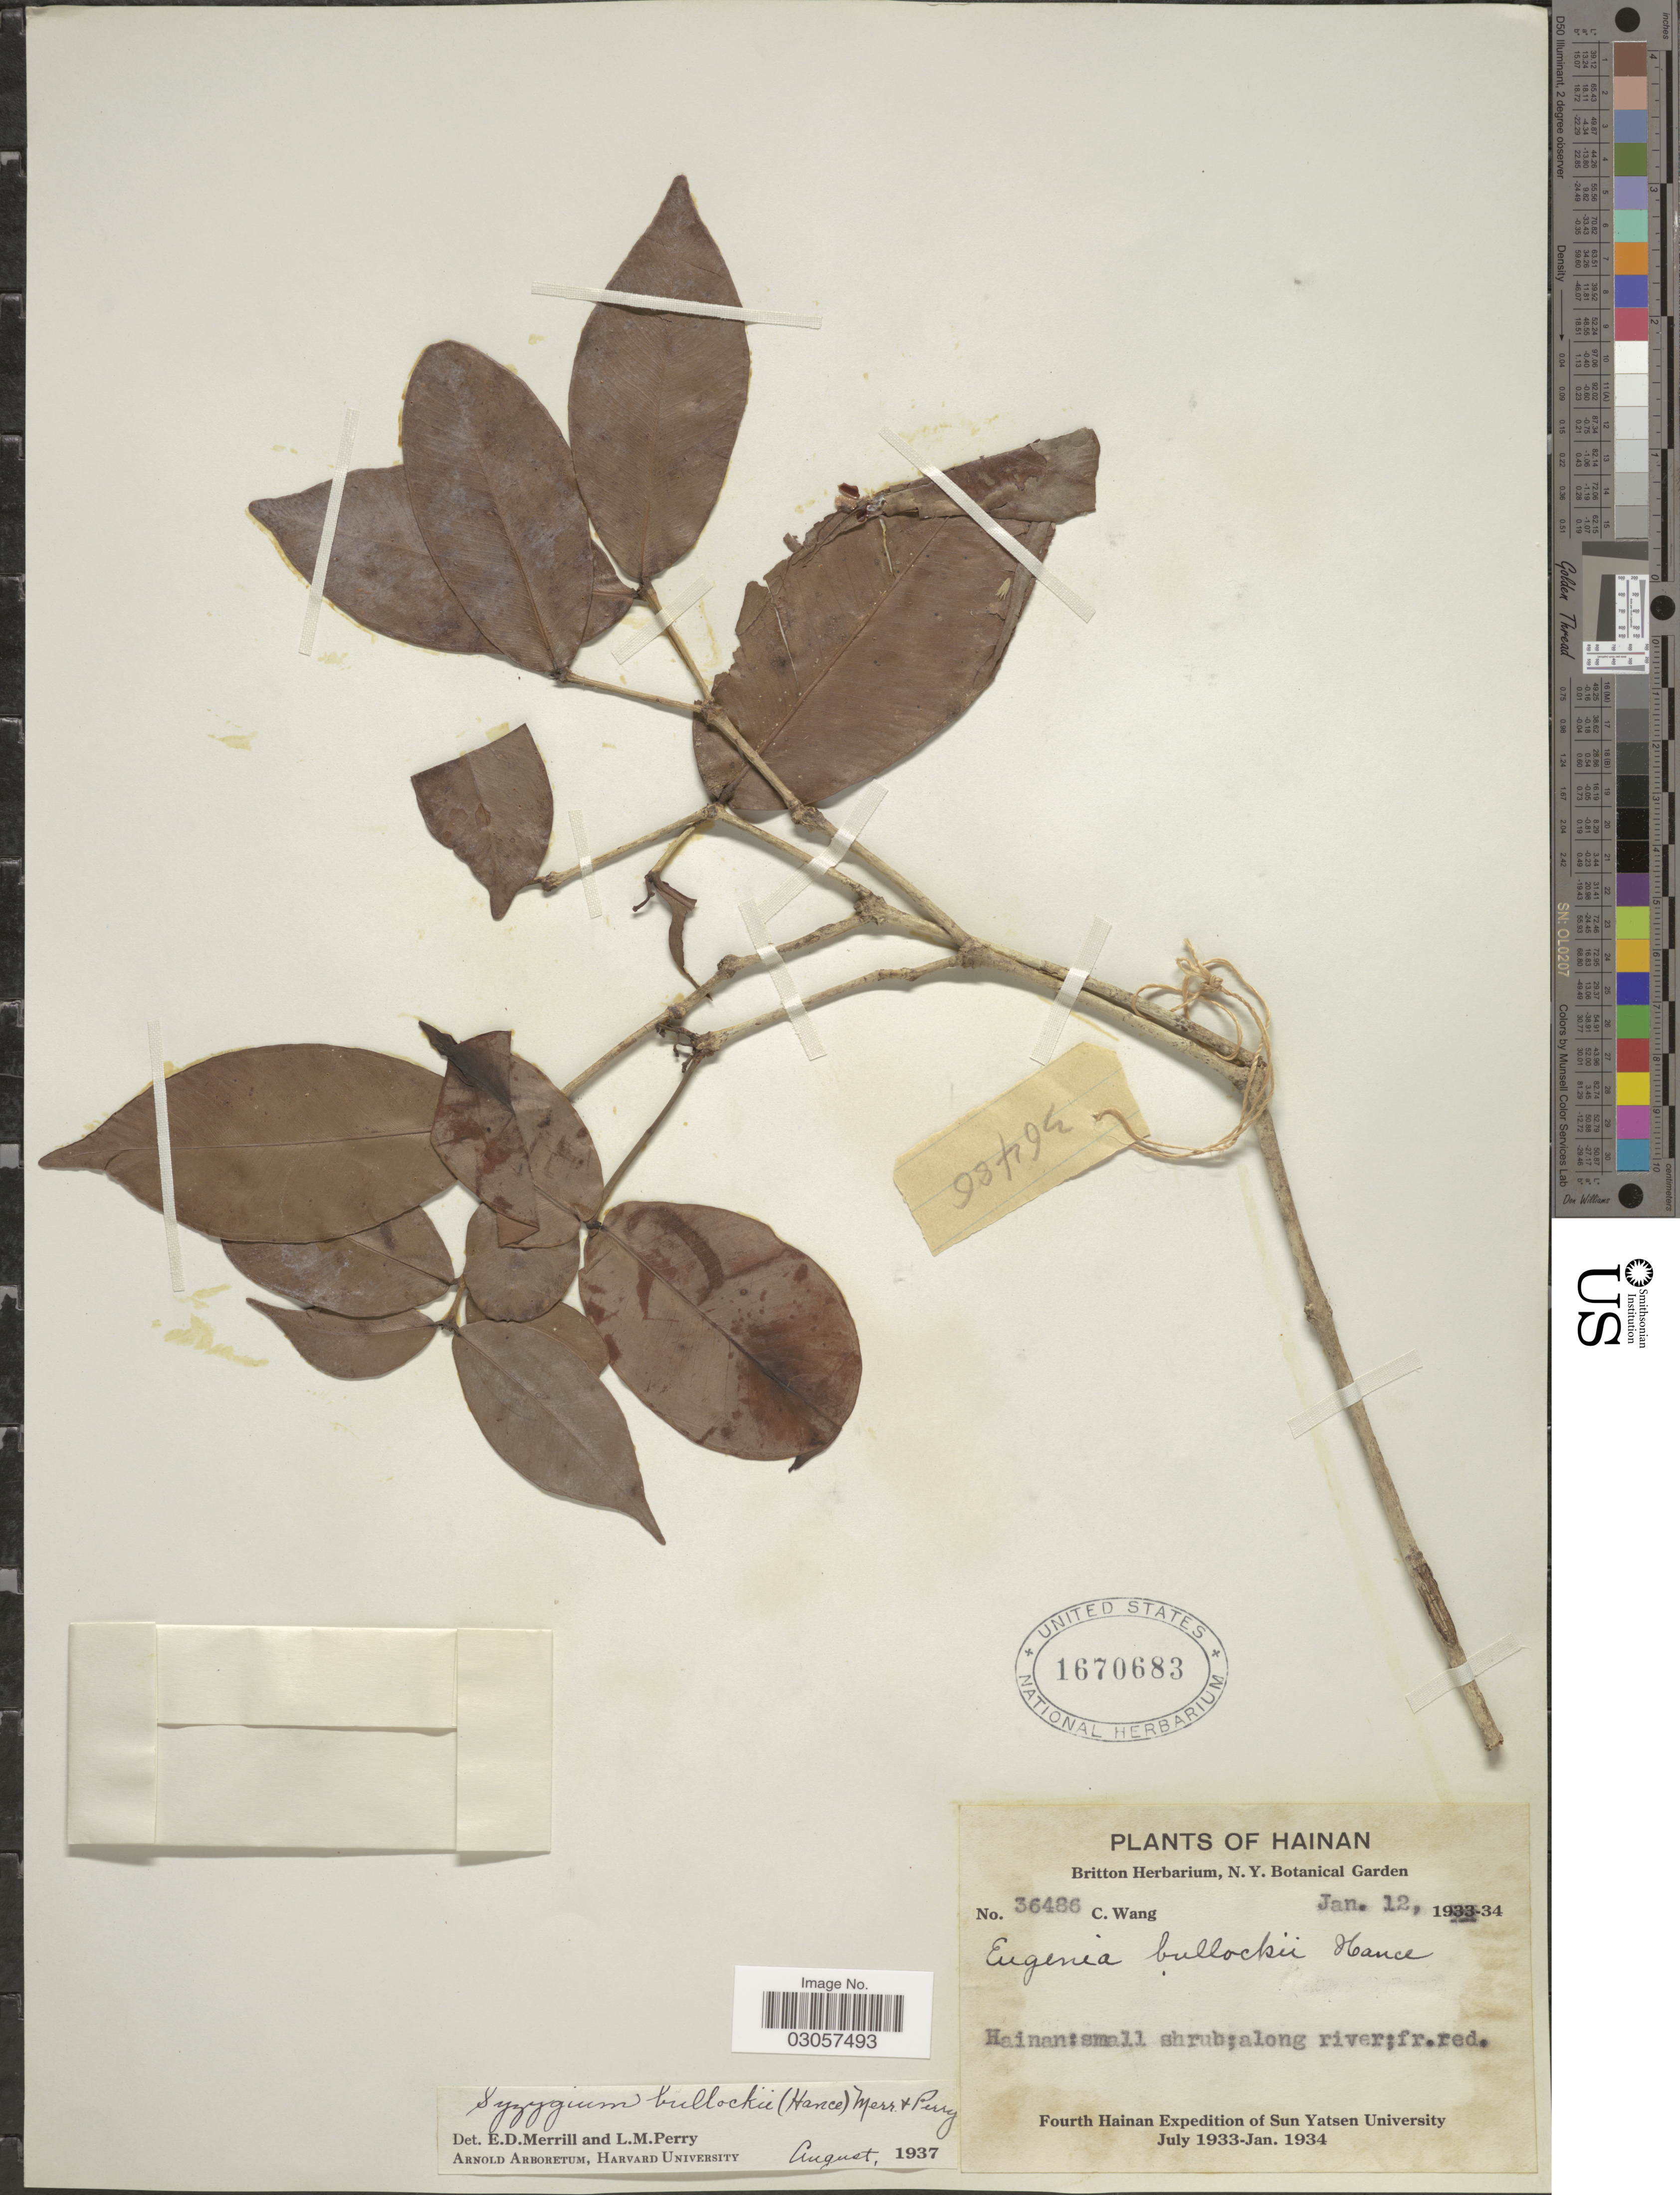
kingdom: Plantae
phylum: Tracheophyta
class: Magnoliopsida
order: Myrtales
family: Myrtaceae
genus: Syzygium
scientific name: Syzygium bullockii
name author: (Hance) Merr. & L.M. Perry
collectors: C. Wang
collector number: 36486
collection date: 1934-01-12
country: China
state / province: Hainan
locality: Hainan.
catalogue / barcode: US 1670683